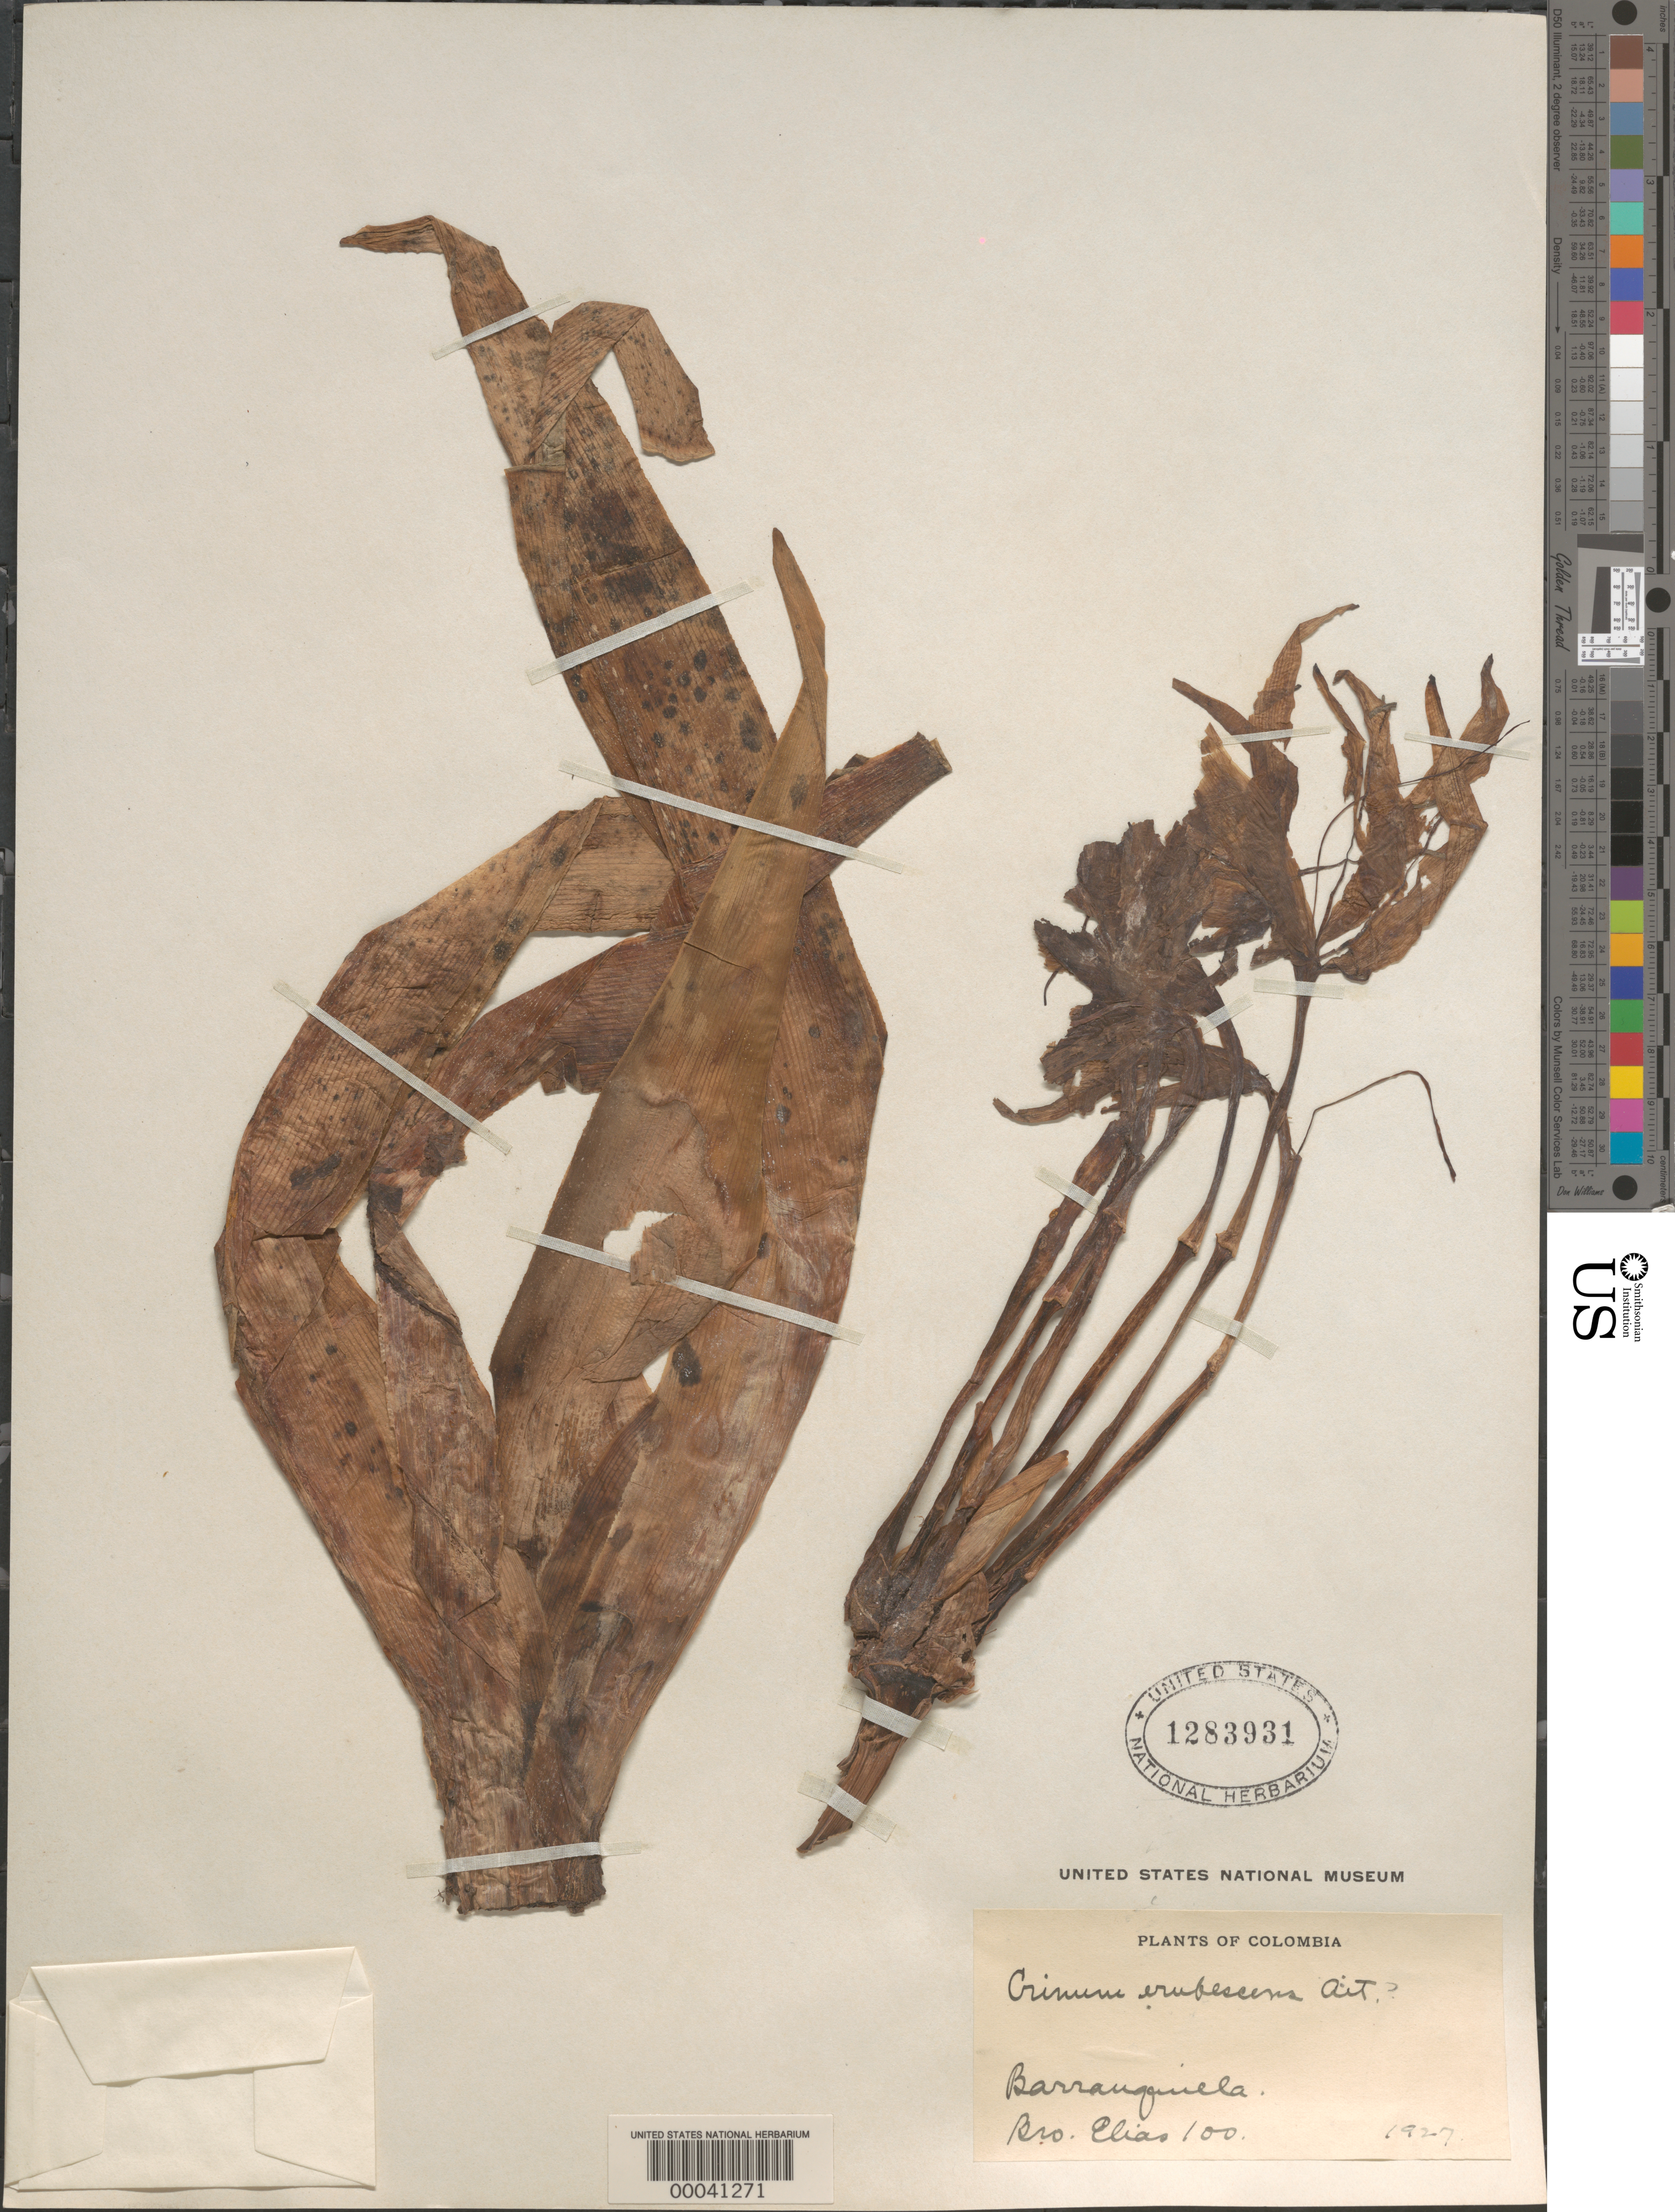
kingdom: Plantae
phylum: Tracheophyta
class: Liliopsida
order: Asparagales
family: Amaryllidaceae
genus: Crinum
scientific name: Crinum erubescens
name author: Aiton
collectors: Bro. Elias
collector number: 100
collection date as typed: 1927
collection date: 1927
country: Colombia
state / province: Atlántico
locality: Barranquila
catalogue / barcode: US 1283931